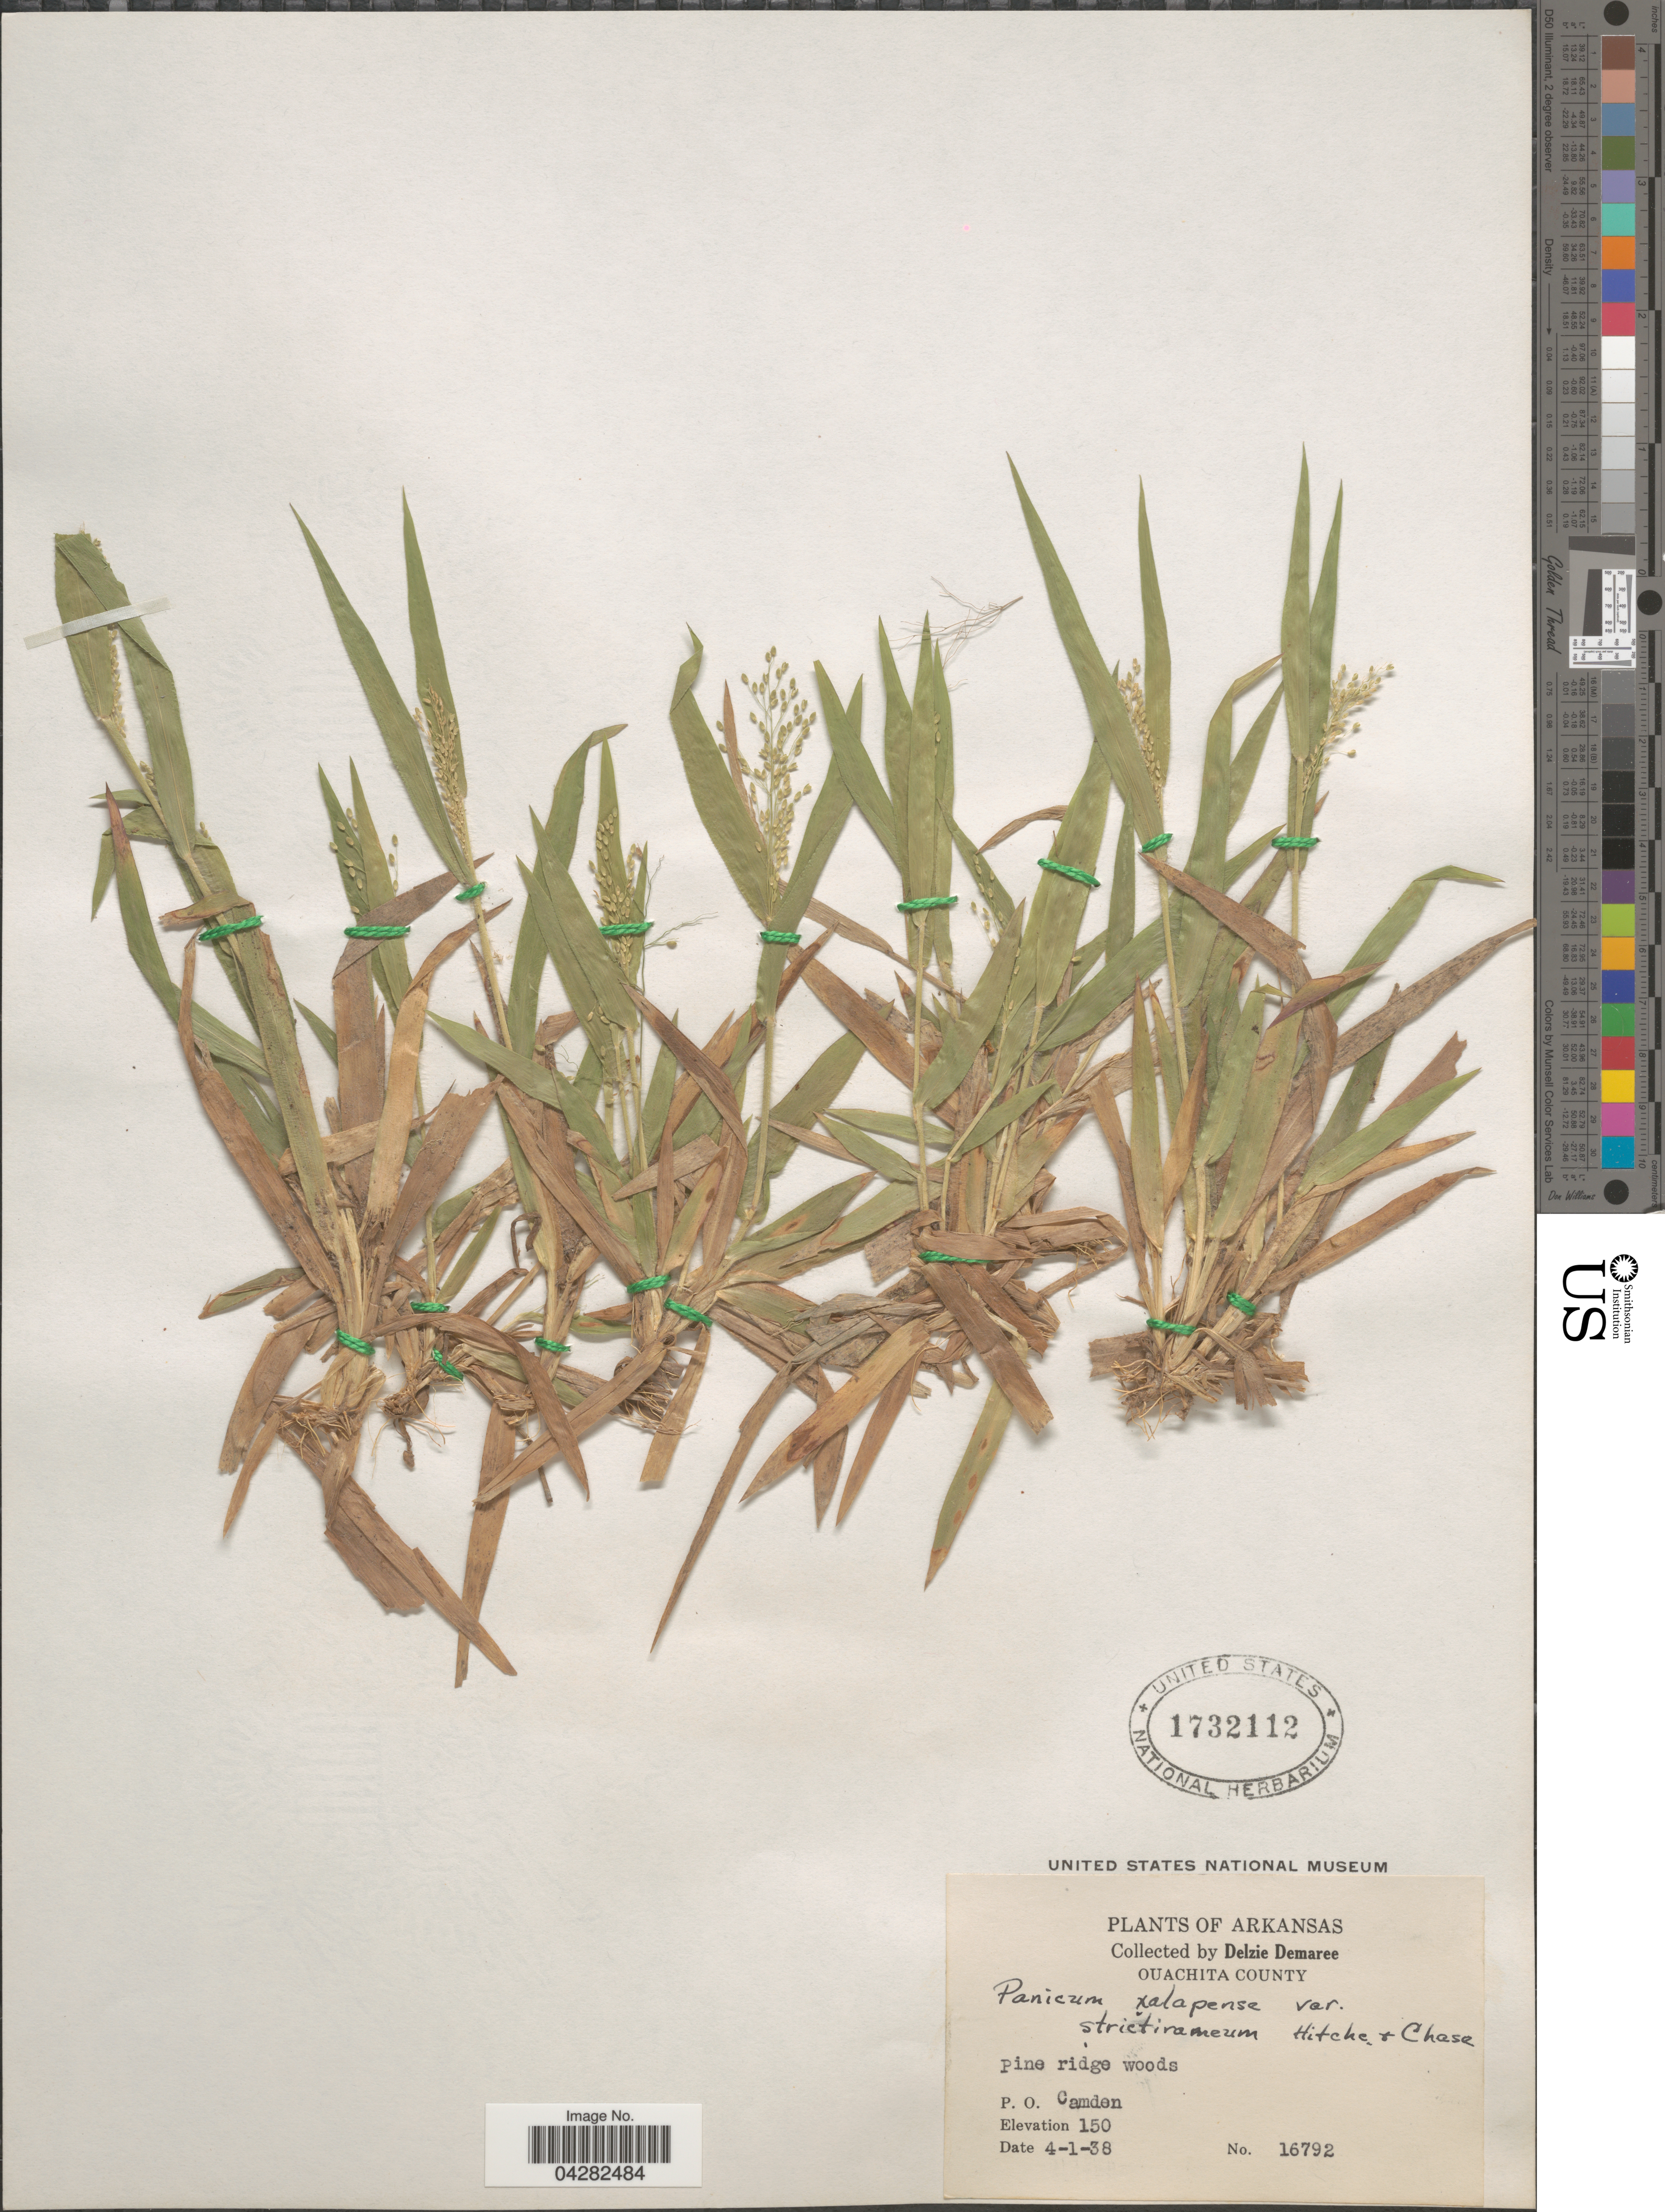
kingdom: Plantae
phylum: Tracheophyta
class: Liliopsida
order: Poales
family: Poaceae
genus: Dichanthelium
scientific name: Dichanthelium laxiflorum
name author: (Lam.) Gould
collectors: D. Demaree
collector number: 16792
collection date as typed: Transcribed d/m/y: 1/4/38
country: United States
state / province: Arkansas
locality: Ouachita County. P. O. Camden.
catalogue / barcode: US 1732112